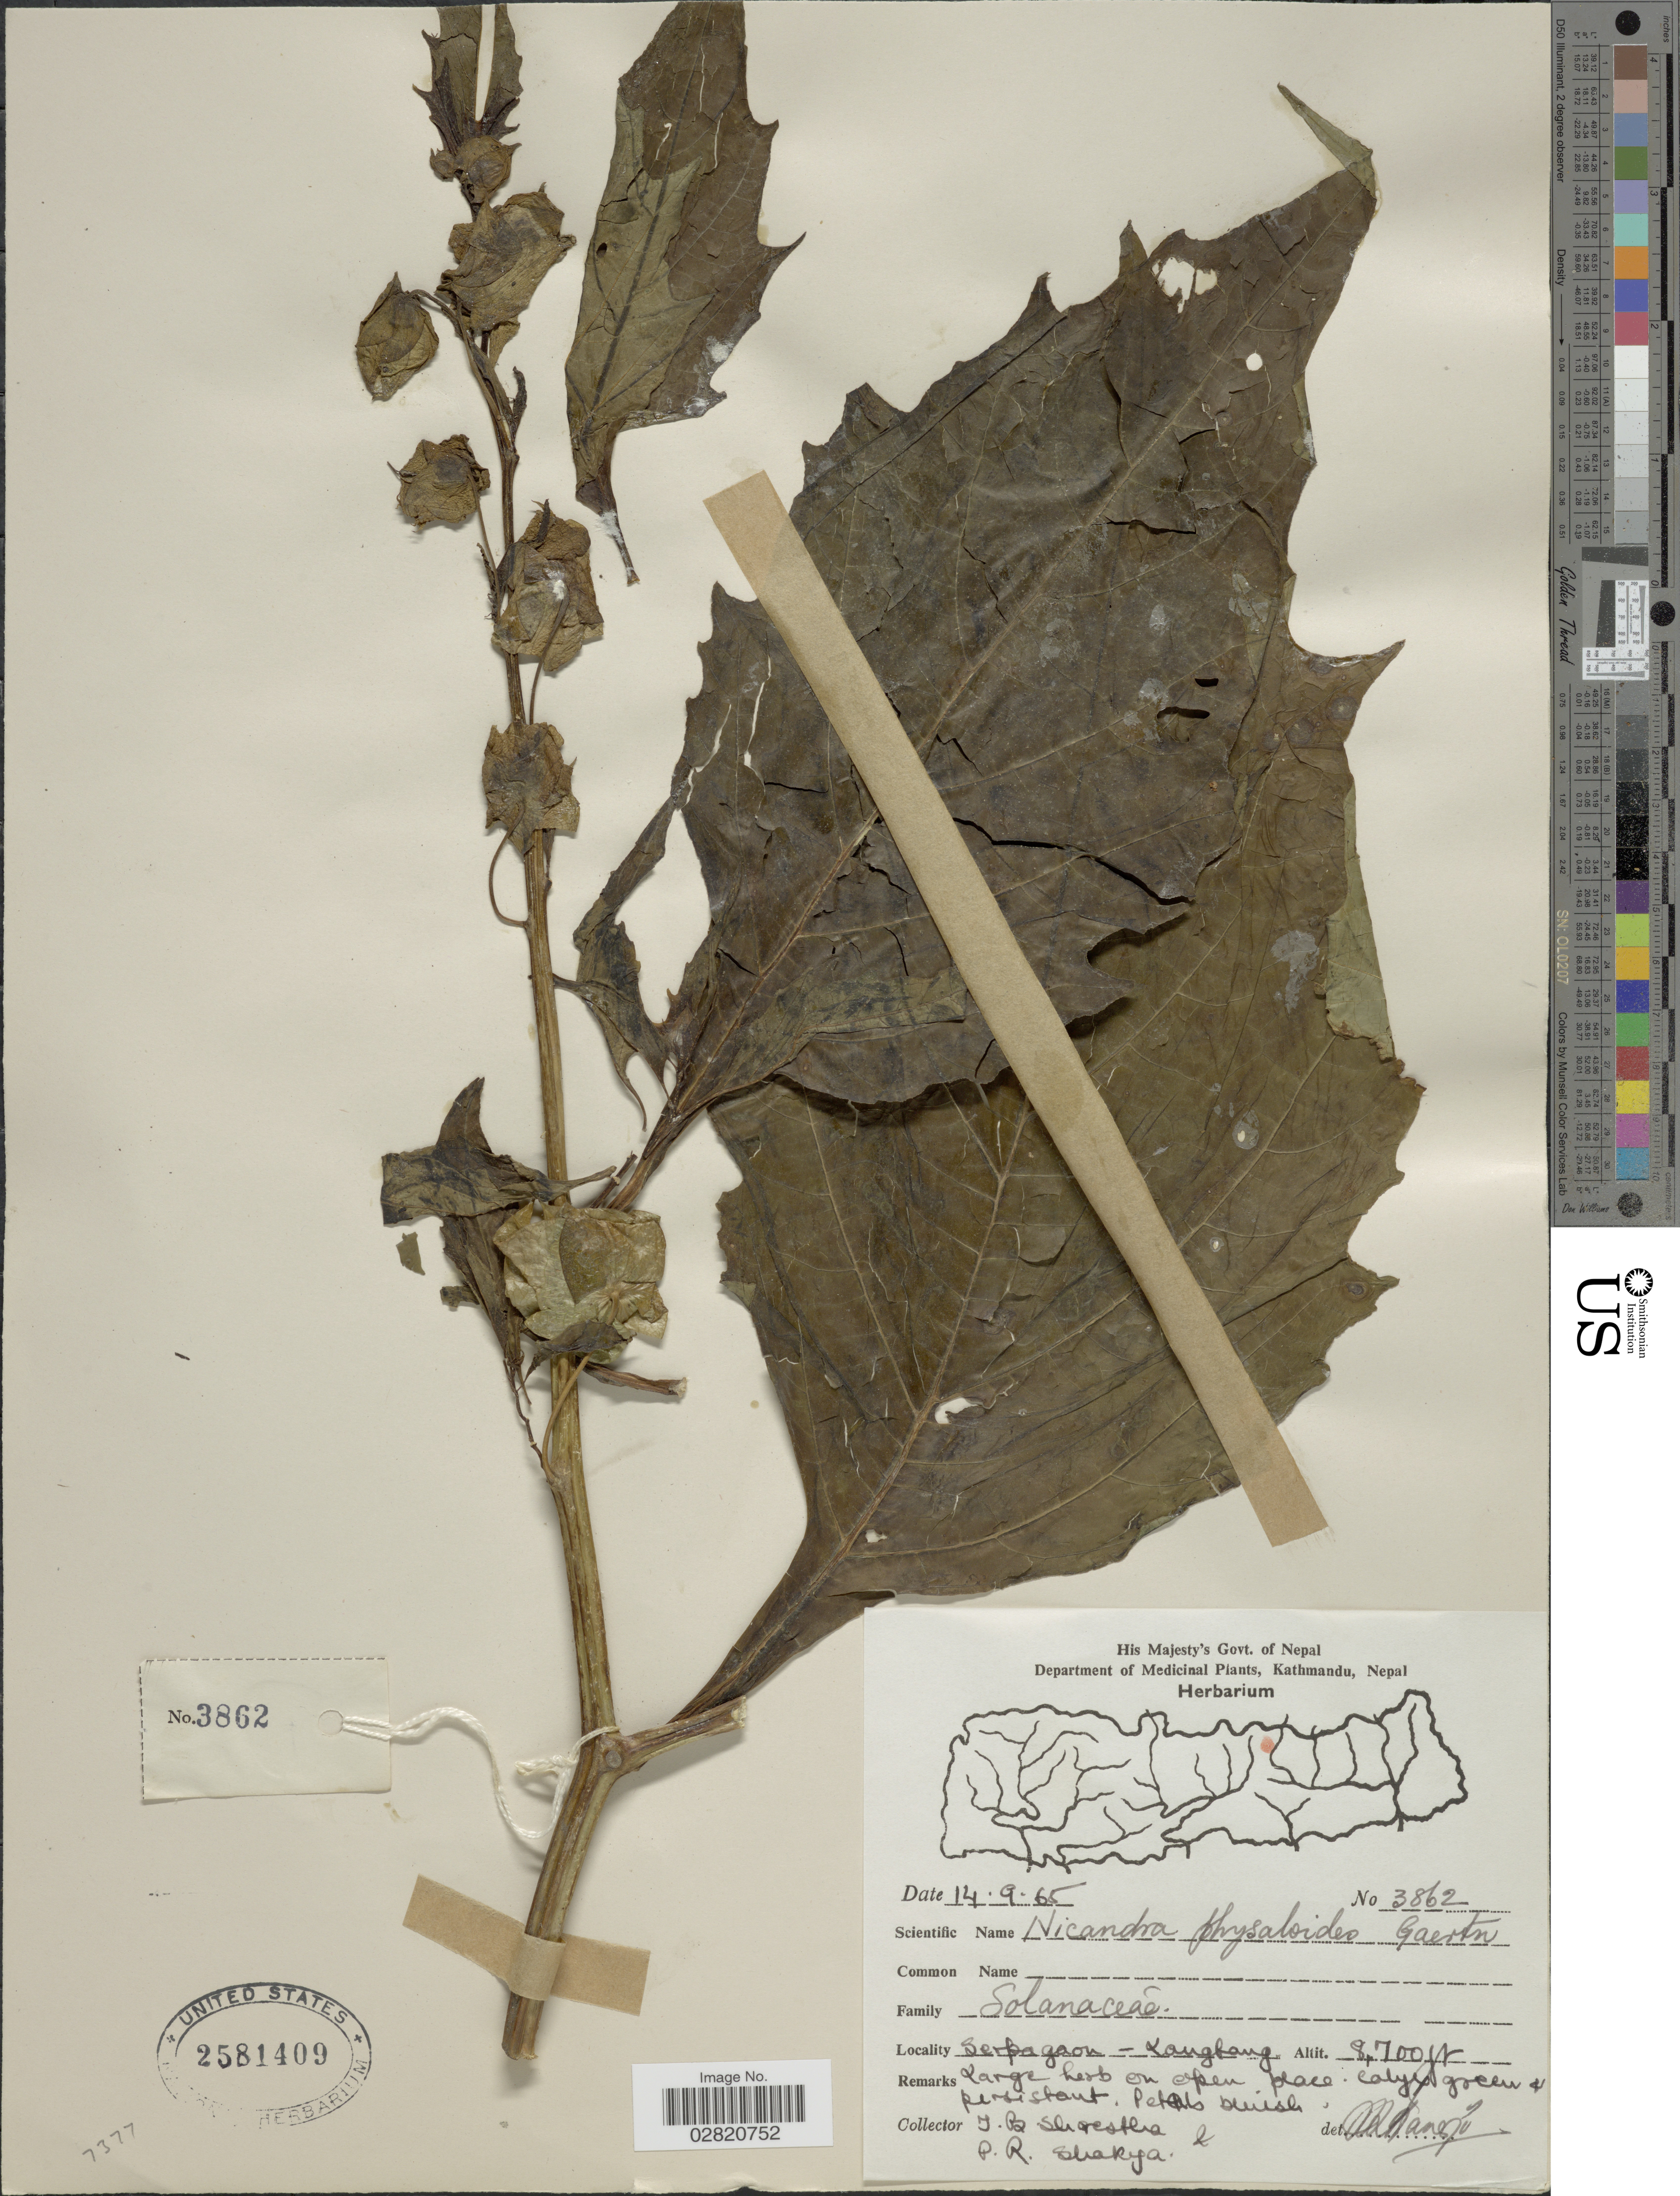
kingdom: Plantae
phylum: Tracheophyta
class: Magnoliopsida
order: Solanales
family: Solanaceae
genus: Nicandra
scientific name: Nicandra physalodes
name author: (L.) Gaertn.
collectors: T. B. Shrestha & P. Shakya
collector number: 3862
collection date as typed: Transcribed d/m/y: 14/9/65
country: Nepal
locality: Serpagaon-Kangbang.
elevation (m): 2652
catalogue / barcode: US 2581409